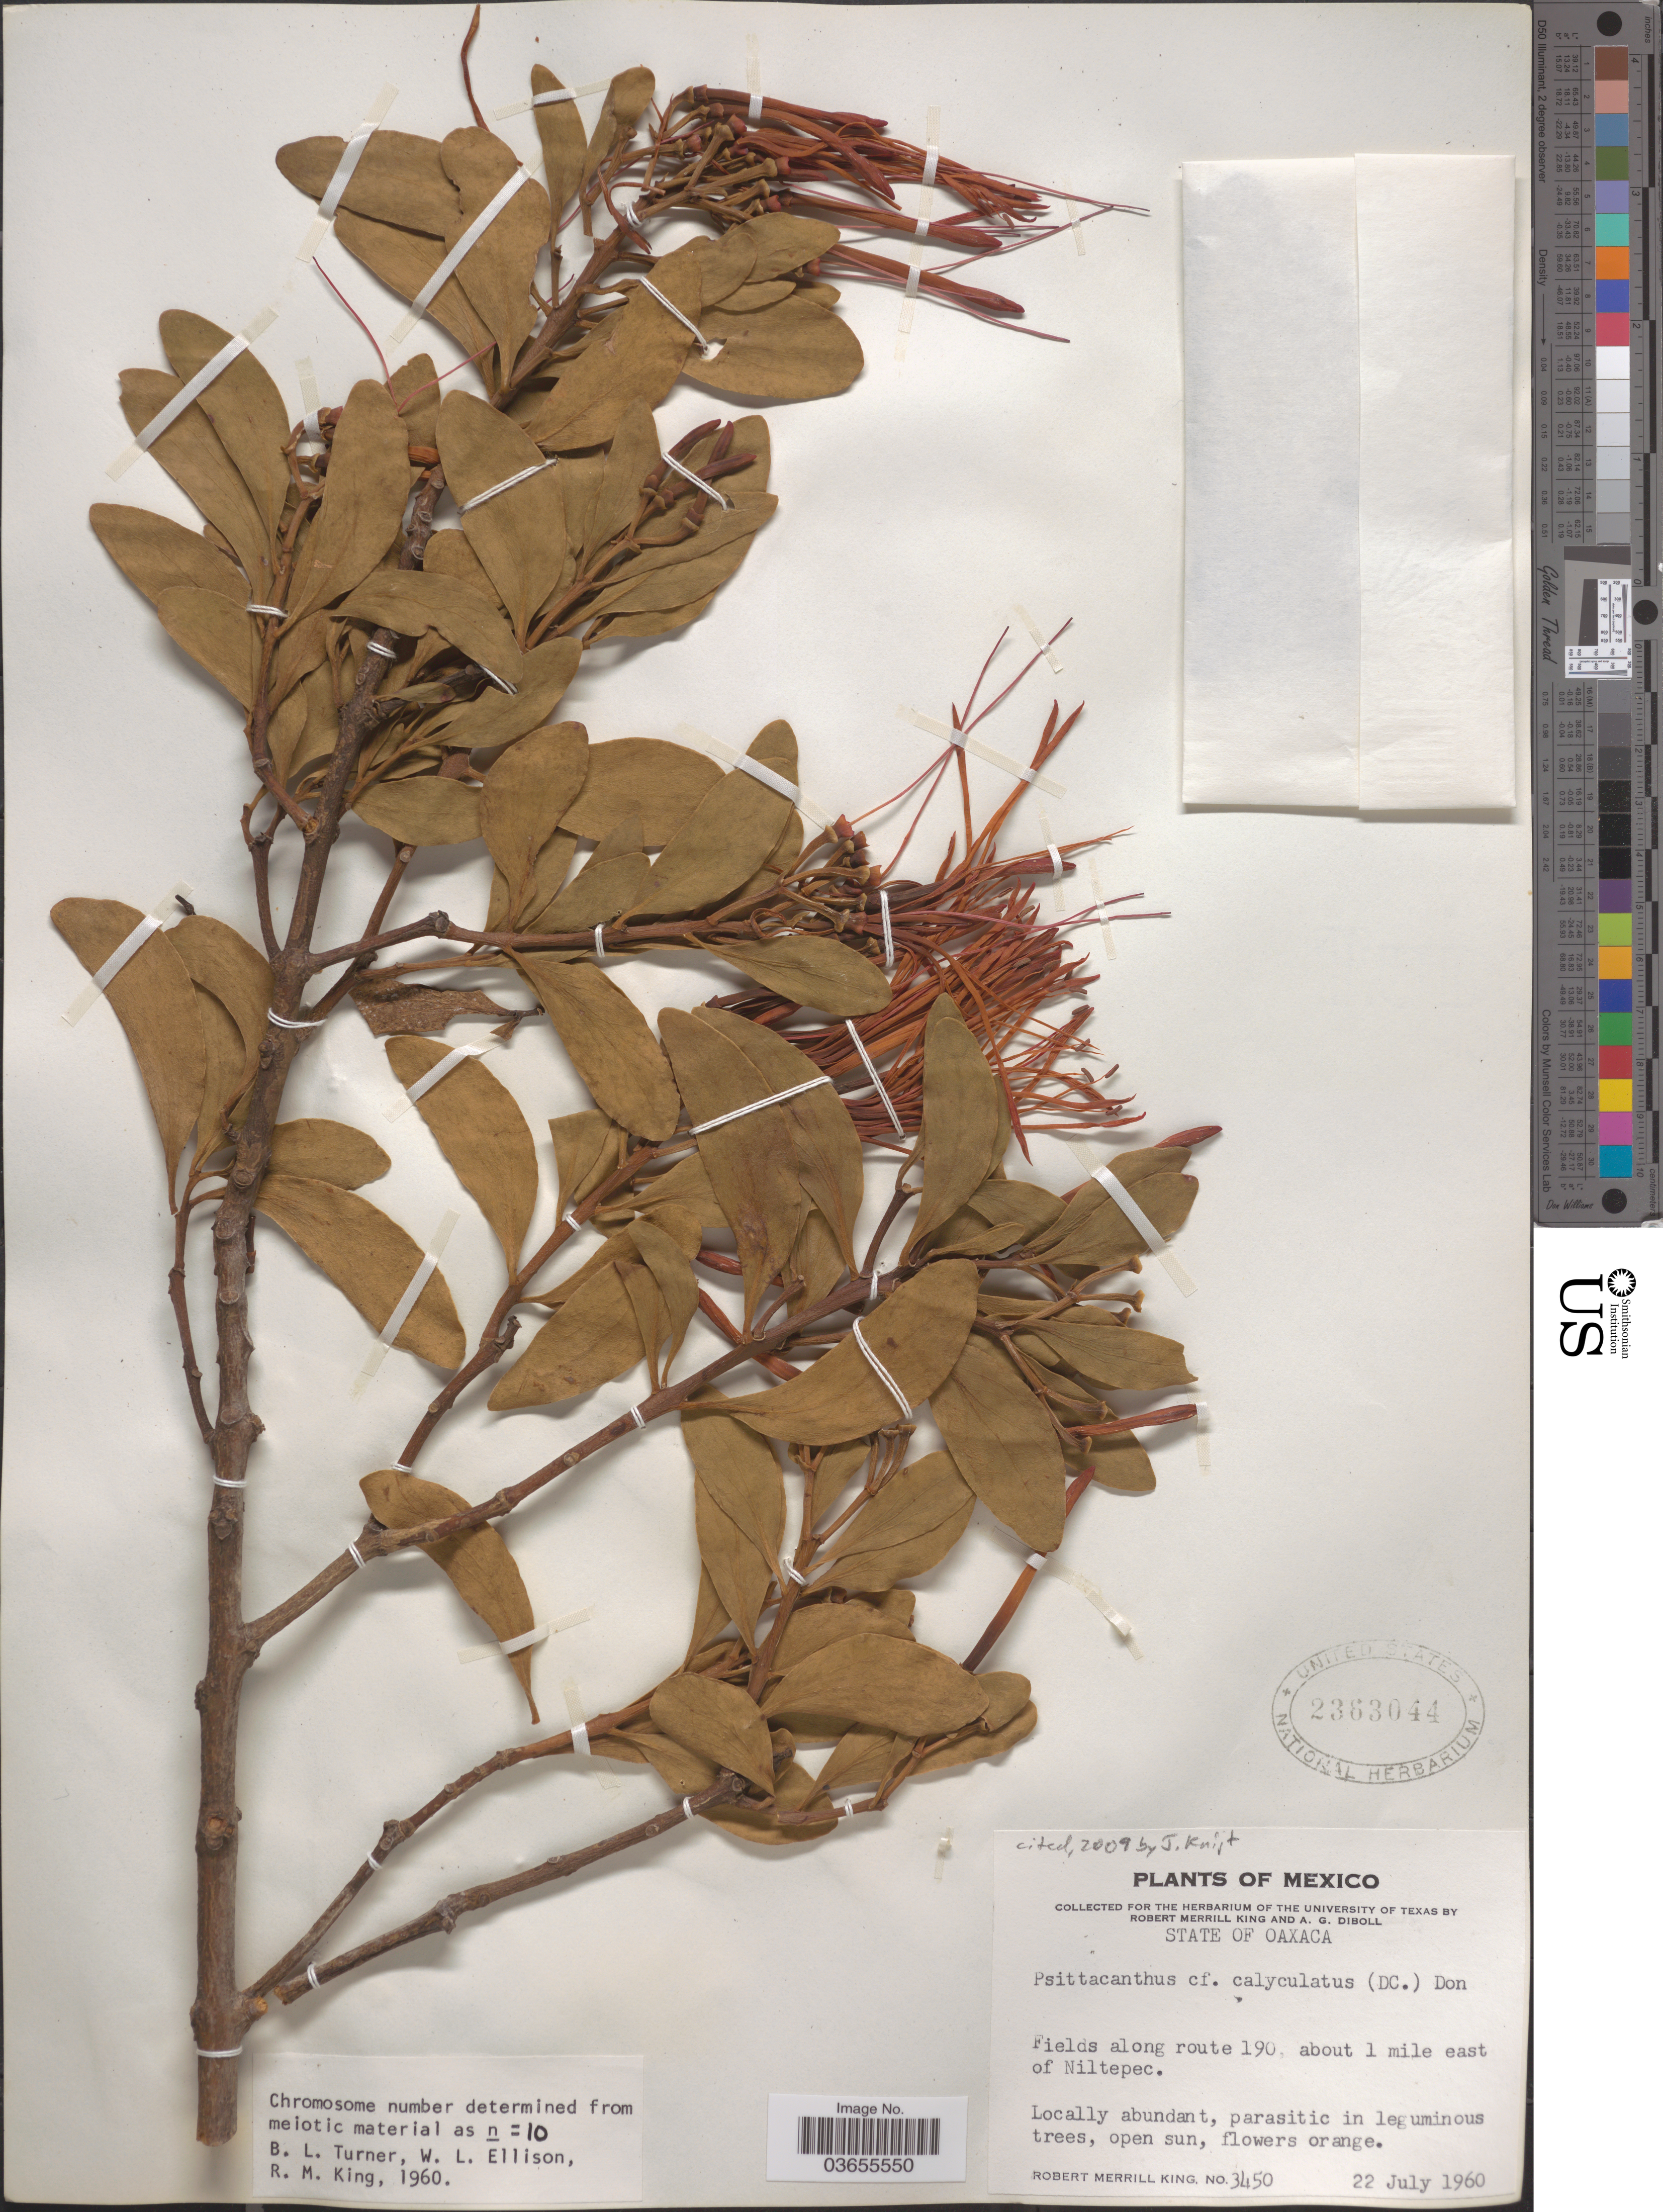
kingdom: Plantae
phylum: Tracheophyta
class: Magnoliopsida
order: Santalales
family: Loranthaceae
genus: Psittacanthus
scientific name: Psittacanthus calyculatus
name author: (DC.) G. Don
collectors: R. M. King & A. Diboll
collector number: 3450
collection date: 1960-07-22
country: Mexico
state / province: Oaxaca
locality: Fields along route 190, about 1 mile east of Niltepec.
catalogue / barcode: US 2363044